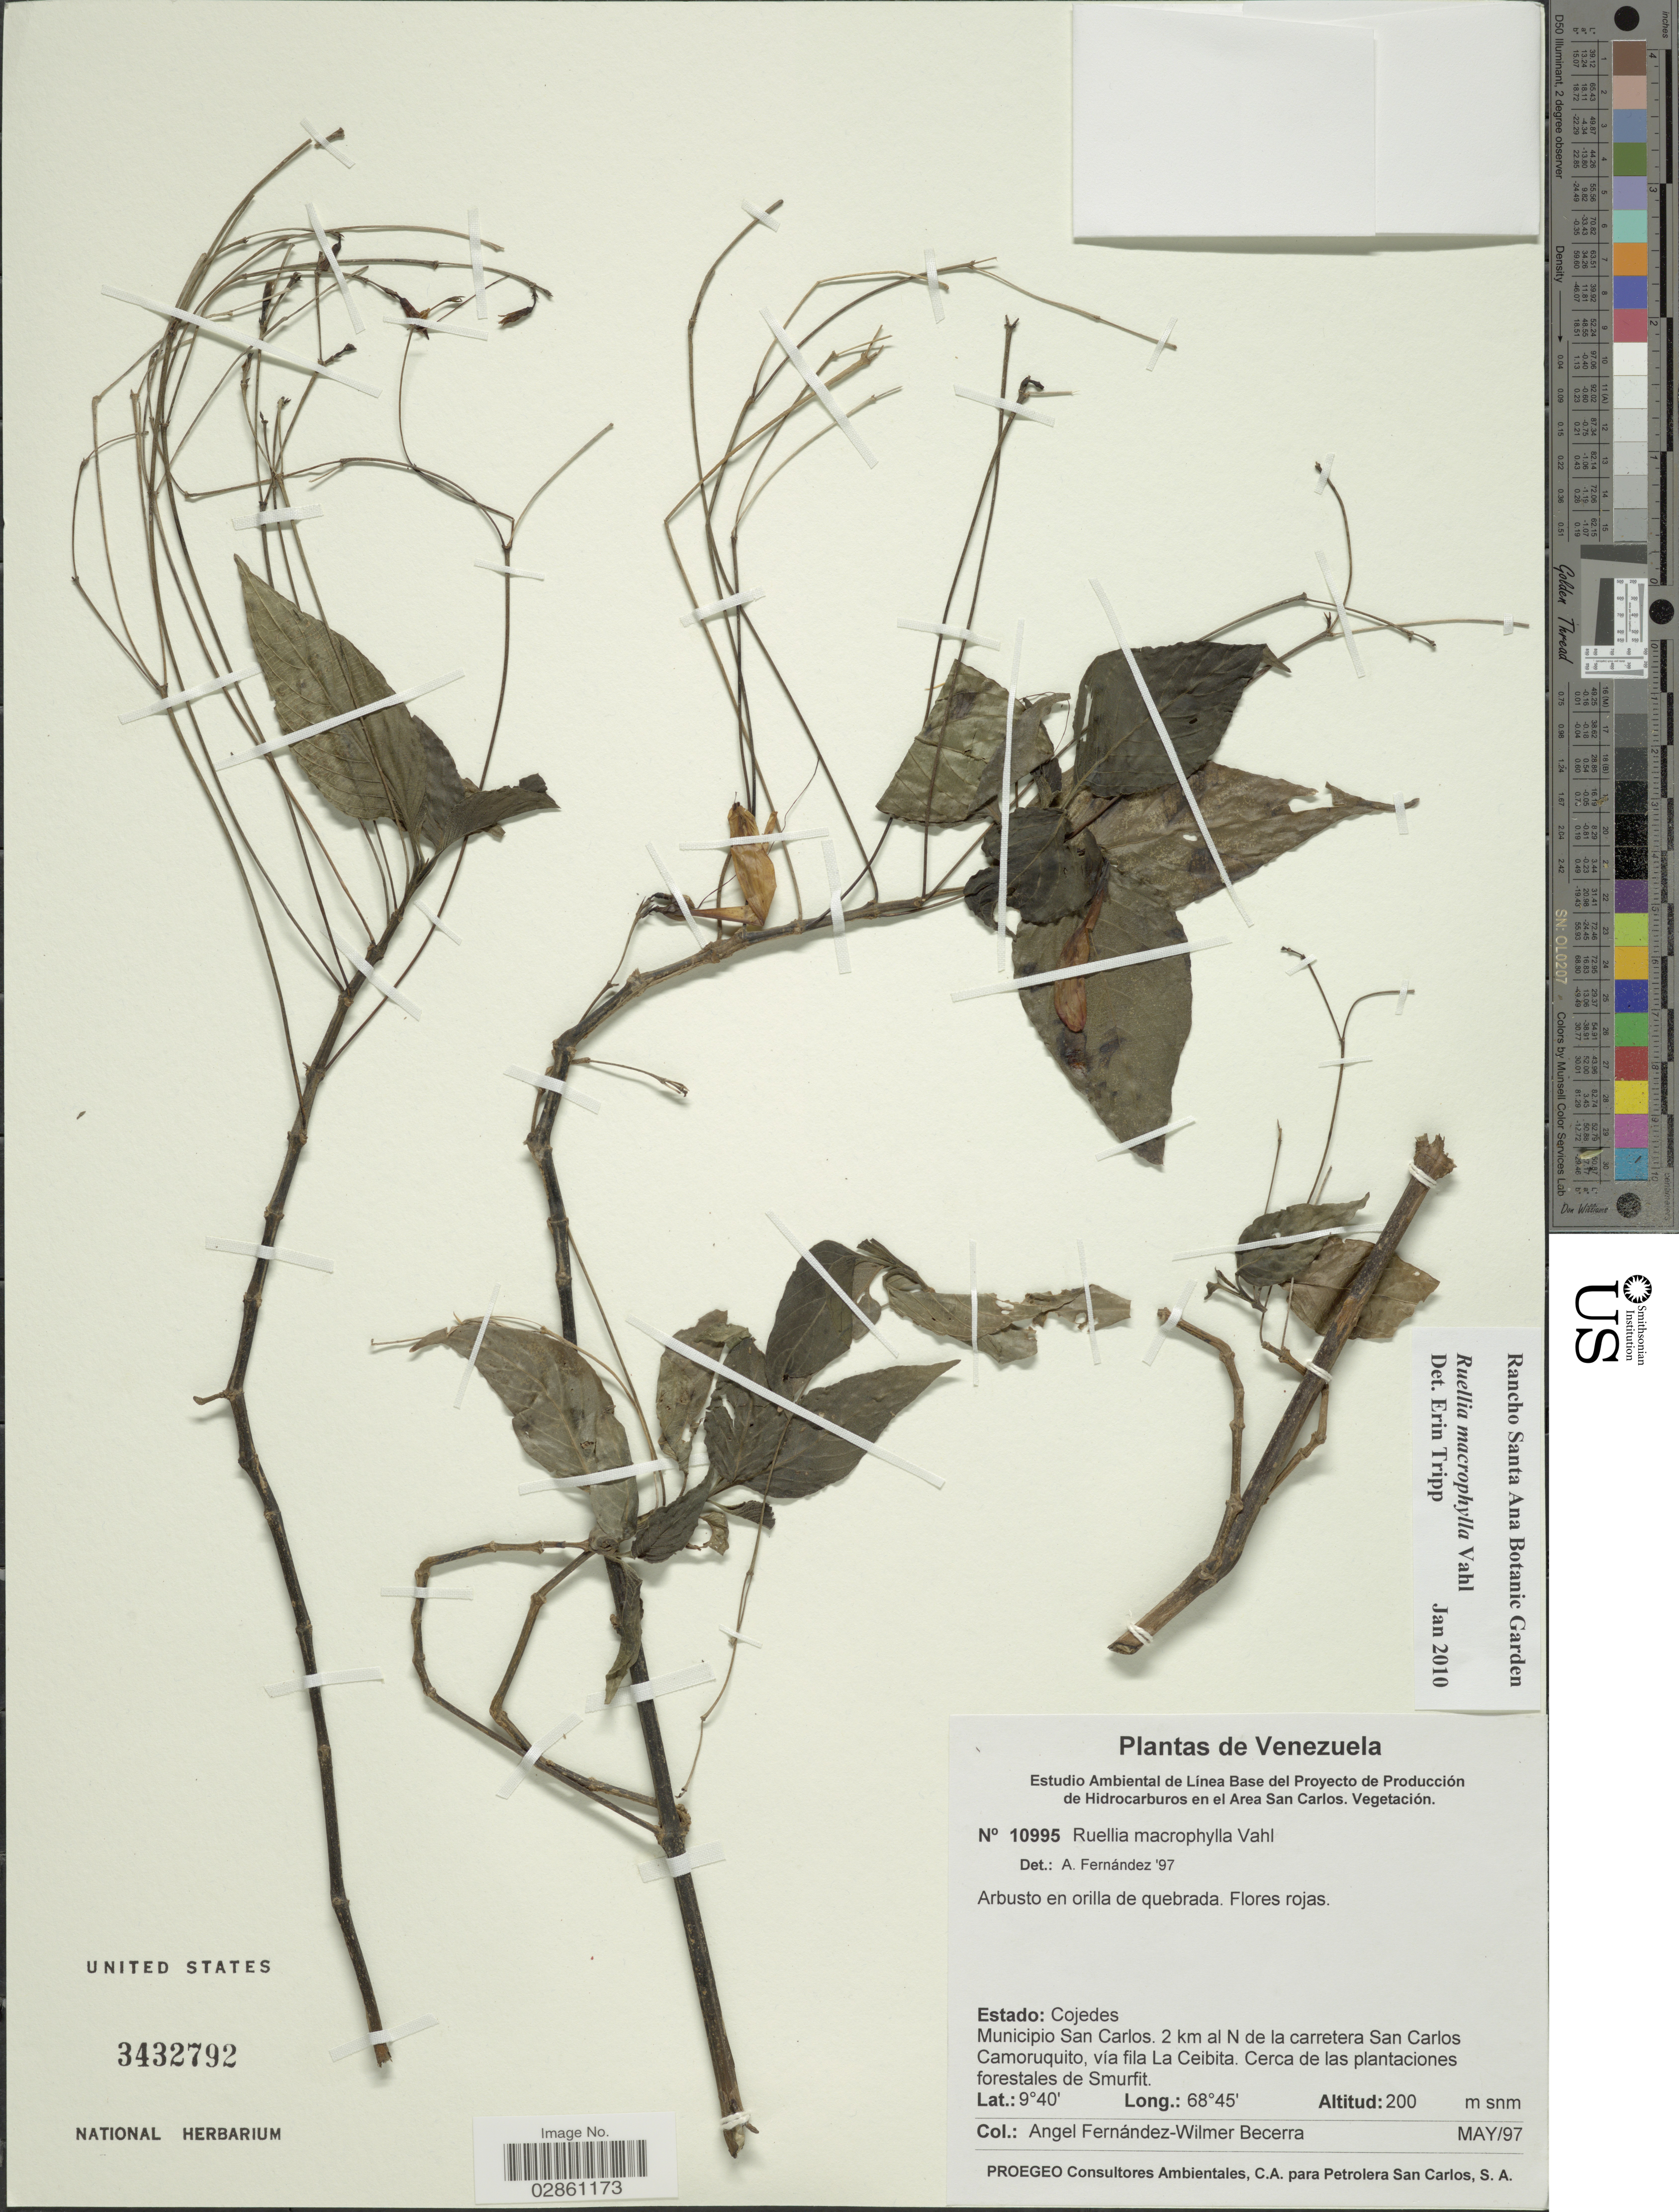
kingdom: Plantae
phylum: Tracheophyta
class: Magnoliopsida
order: Lamiales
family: Acanthaceae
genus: Ruellia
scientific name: Ruellia macrophylla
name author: Vahl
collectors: Á. Fernández & W. Becerra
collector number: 10995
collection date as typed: Transcribed d/m/y: /5/97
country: Venezuela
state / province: Cojedes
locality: Municipio San Carlos. 2 km al N de la carretera San Carlos Camoruquito, vía fila La Ceibita. Cerca de las plantaciones forestales de Smurfit.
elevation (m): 200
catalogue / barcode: US 3432792